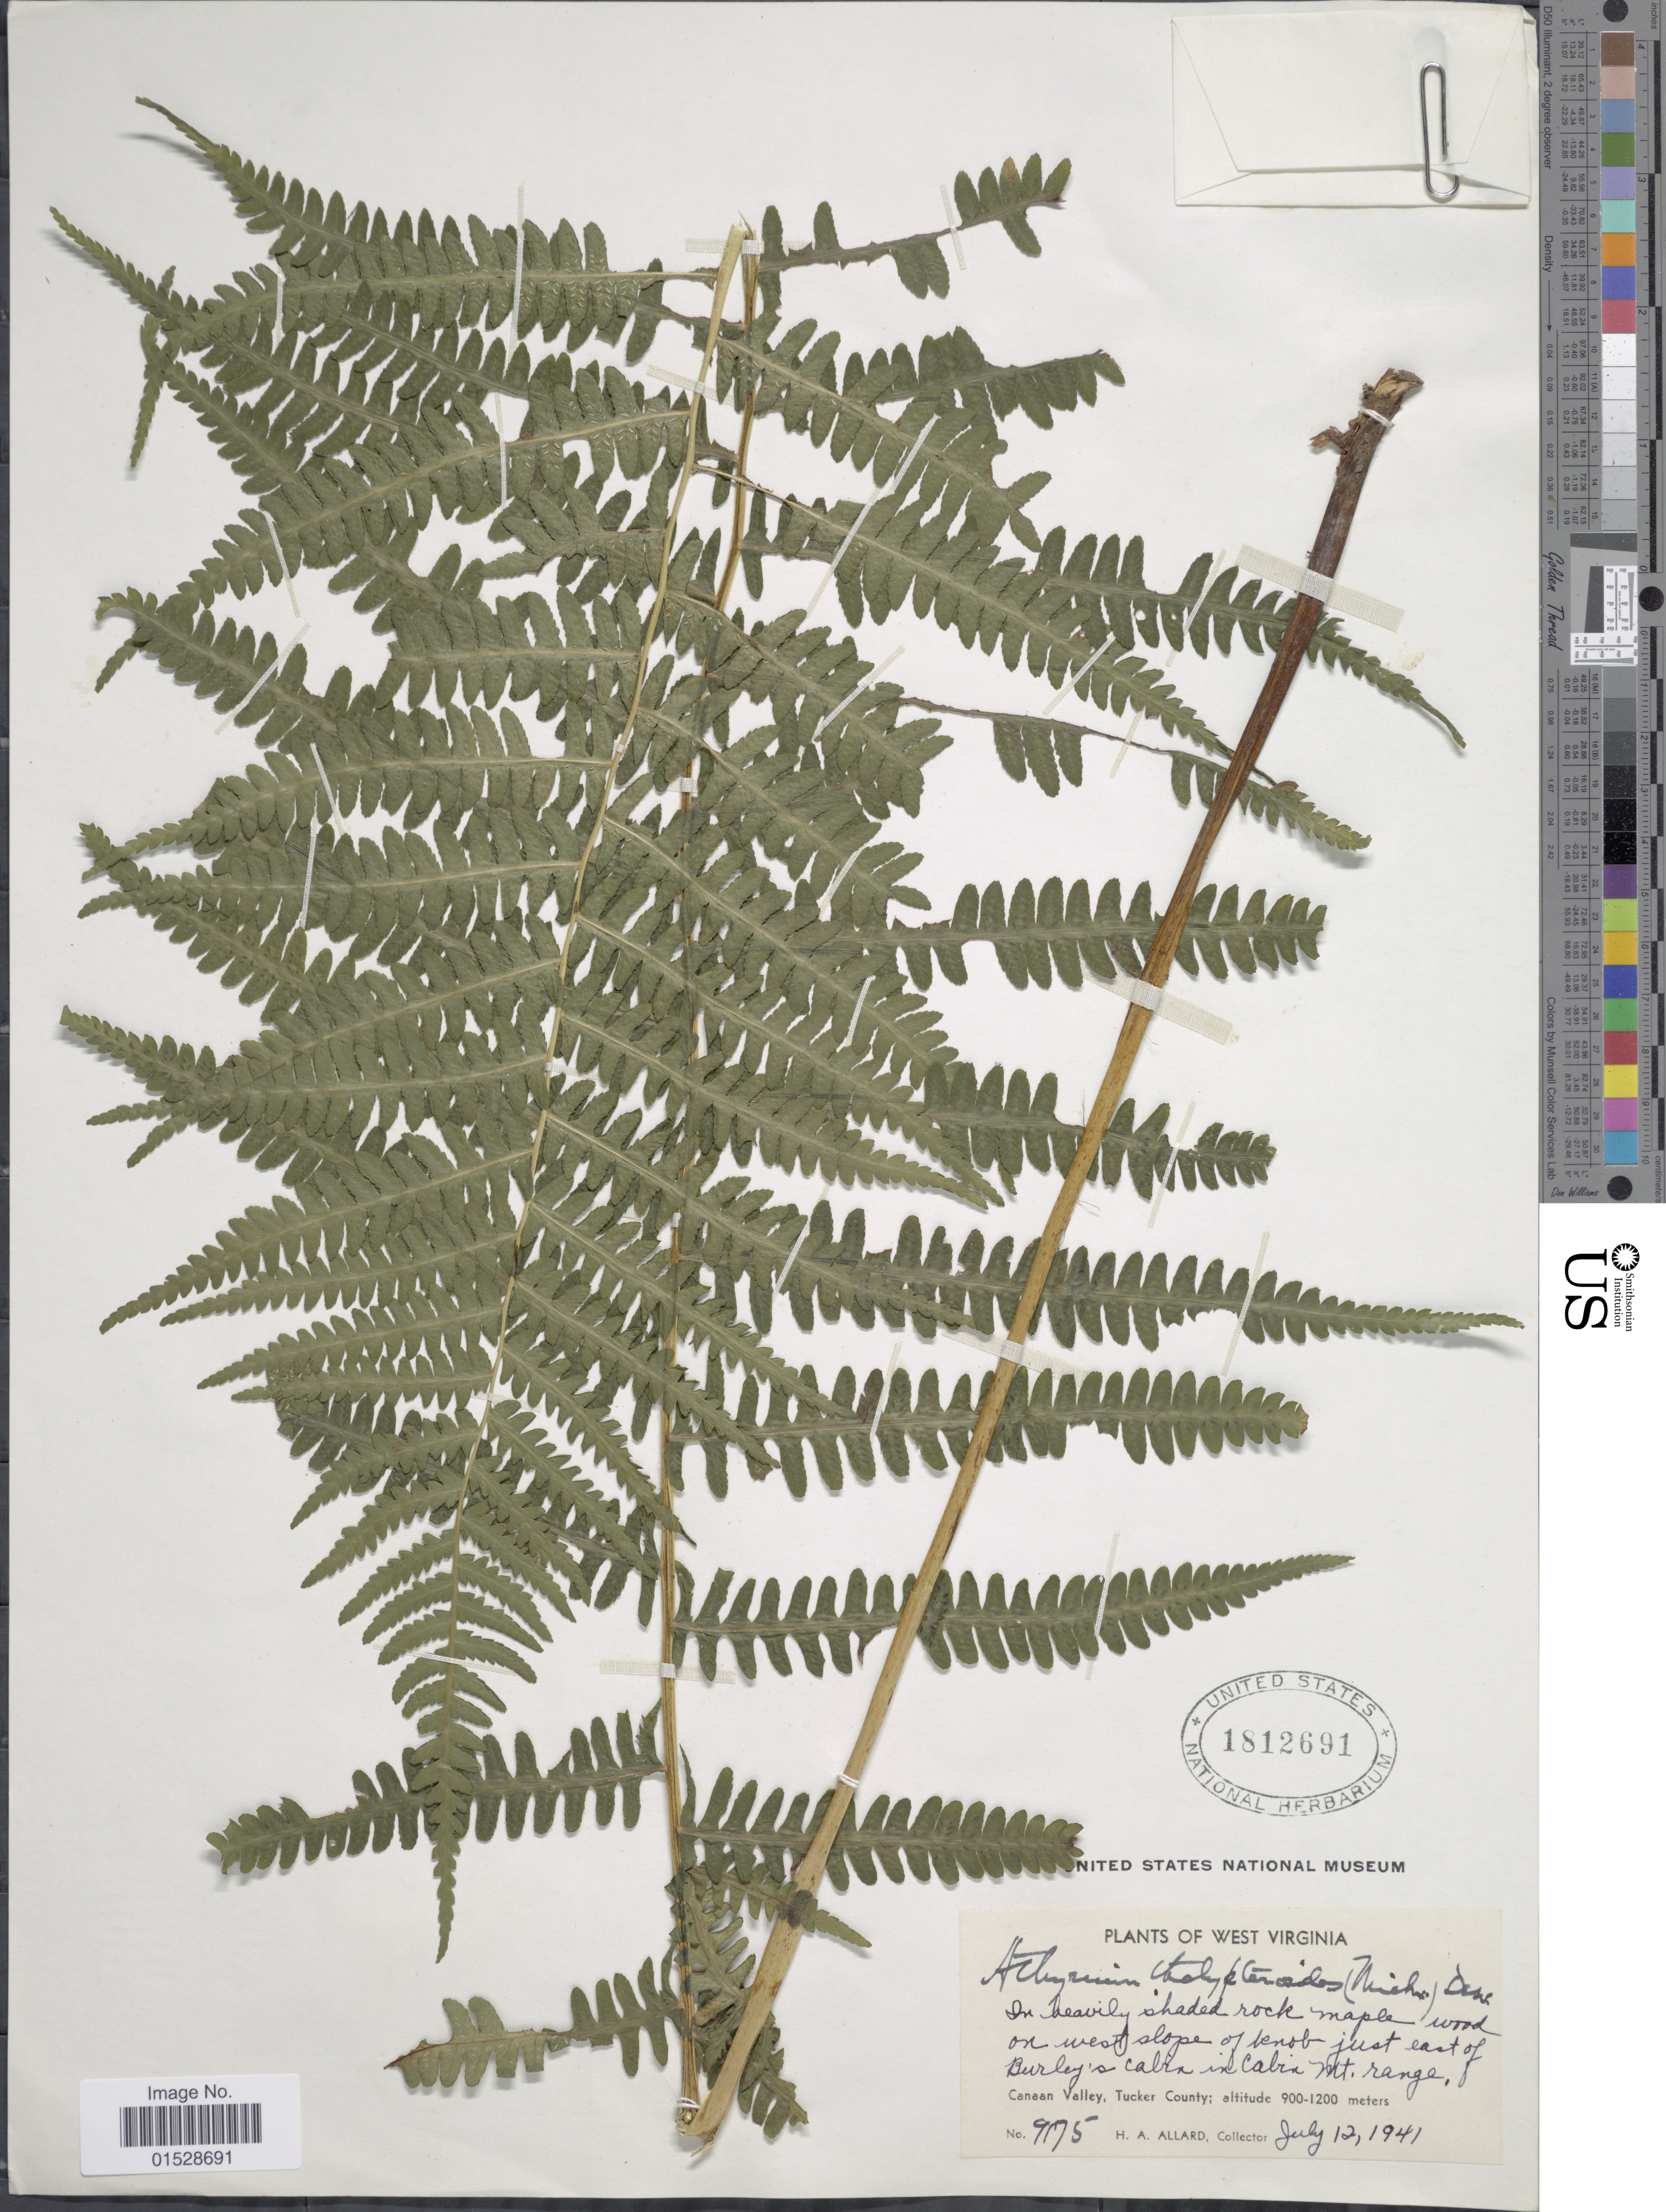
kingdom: Plantae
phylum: Tracheophyta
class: Polypodiopsida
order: Polypodiales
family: Athyriaceae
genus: Deparia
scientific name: Deparia acrostichoides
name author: (Sw.) M. Kato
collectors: H. A. Allard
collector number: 9175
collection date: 1941-07-12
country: United States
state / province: West Virginia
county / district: Tucker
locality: West slope of knob just east of Burley's Cabin in Cabin Mt. range. Canaan Valley, Tucker County.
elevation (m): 900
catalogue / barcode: US 1812691